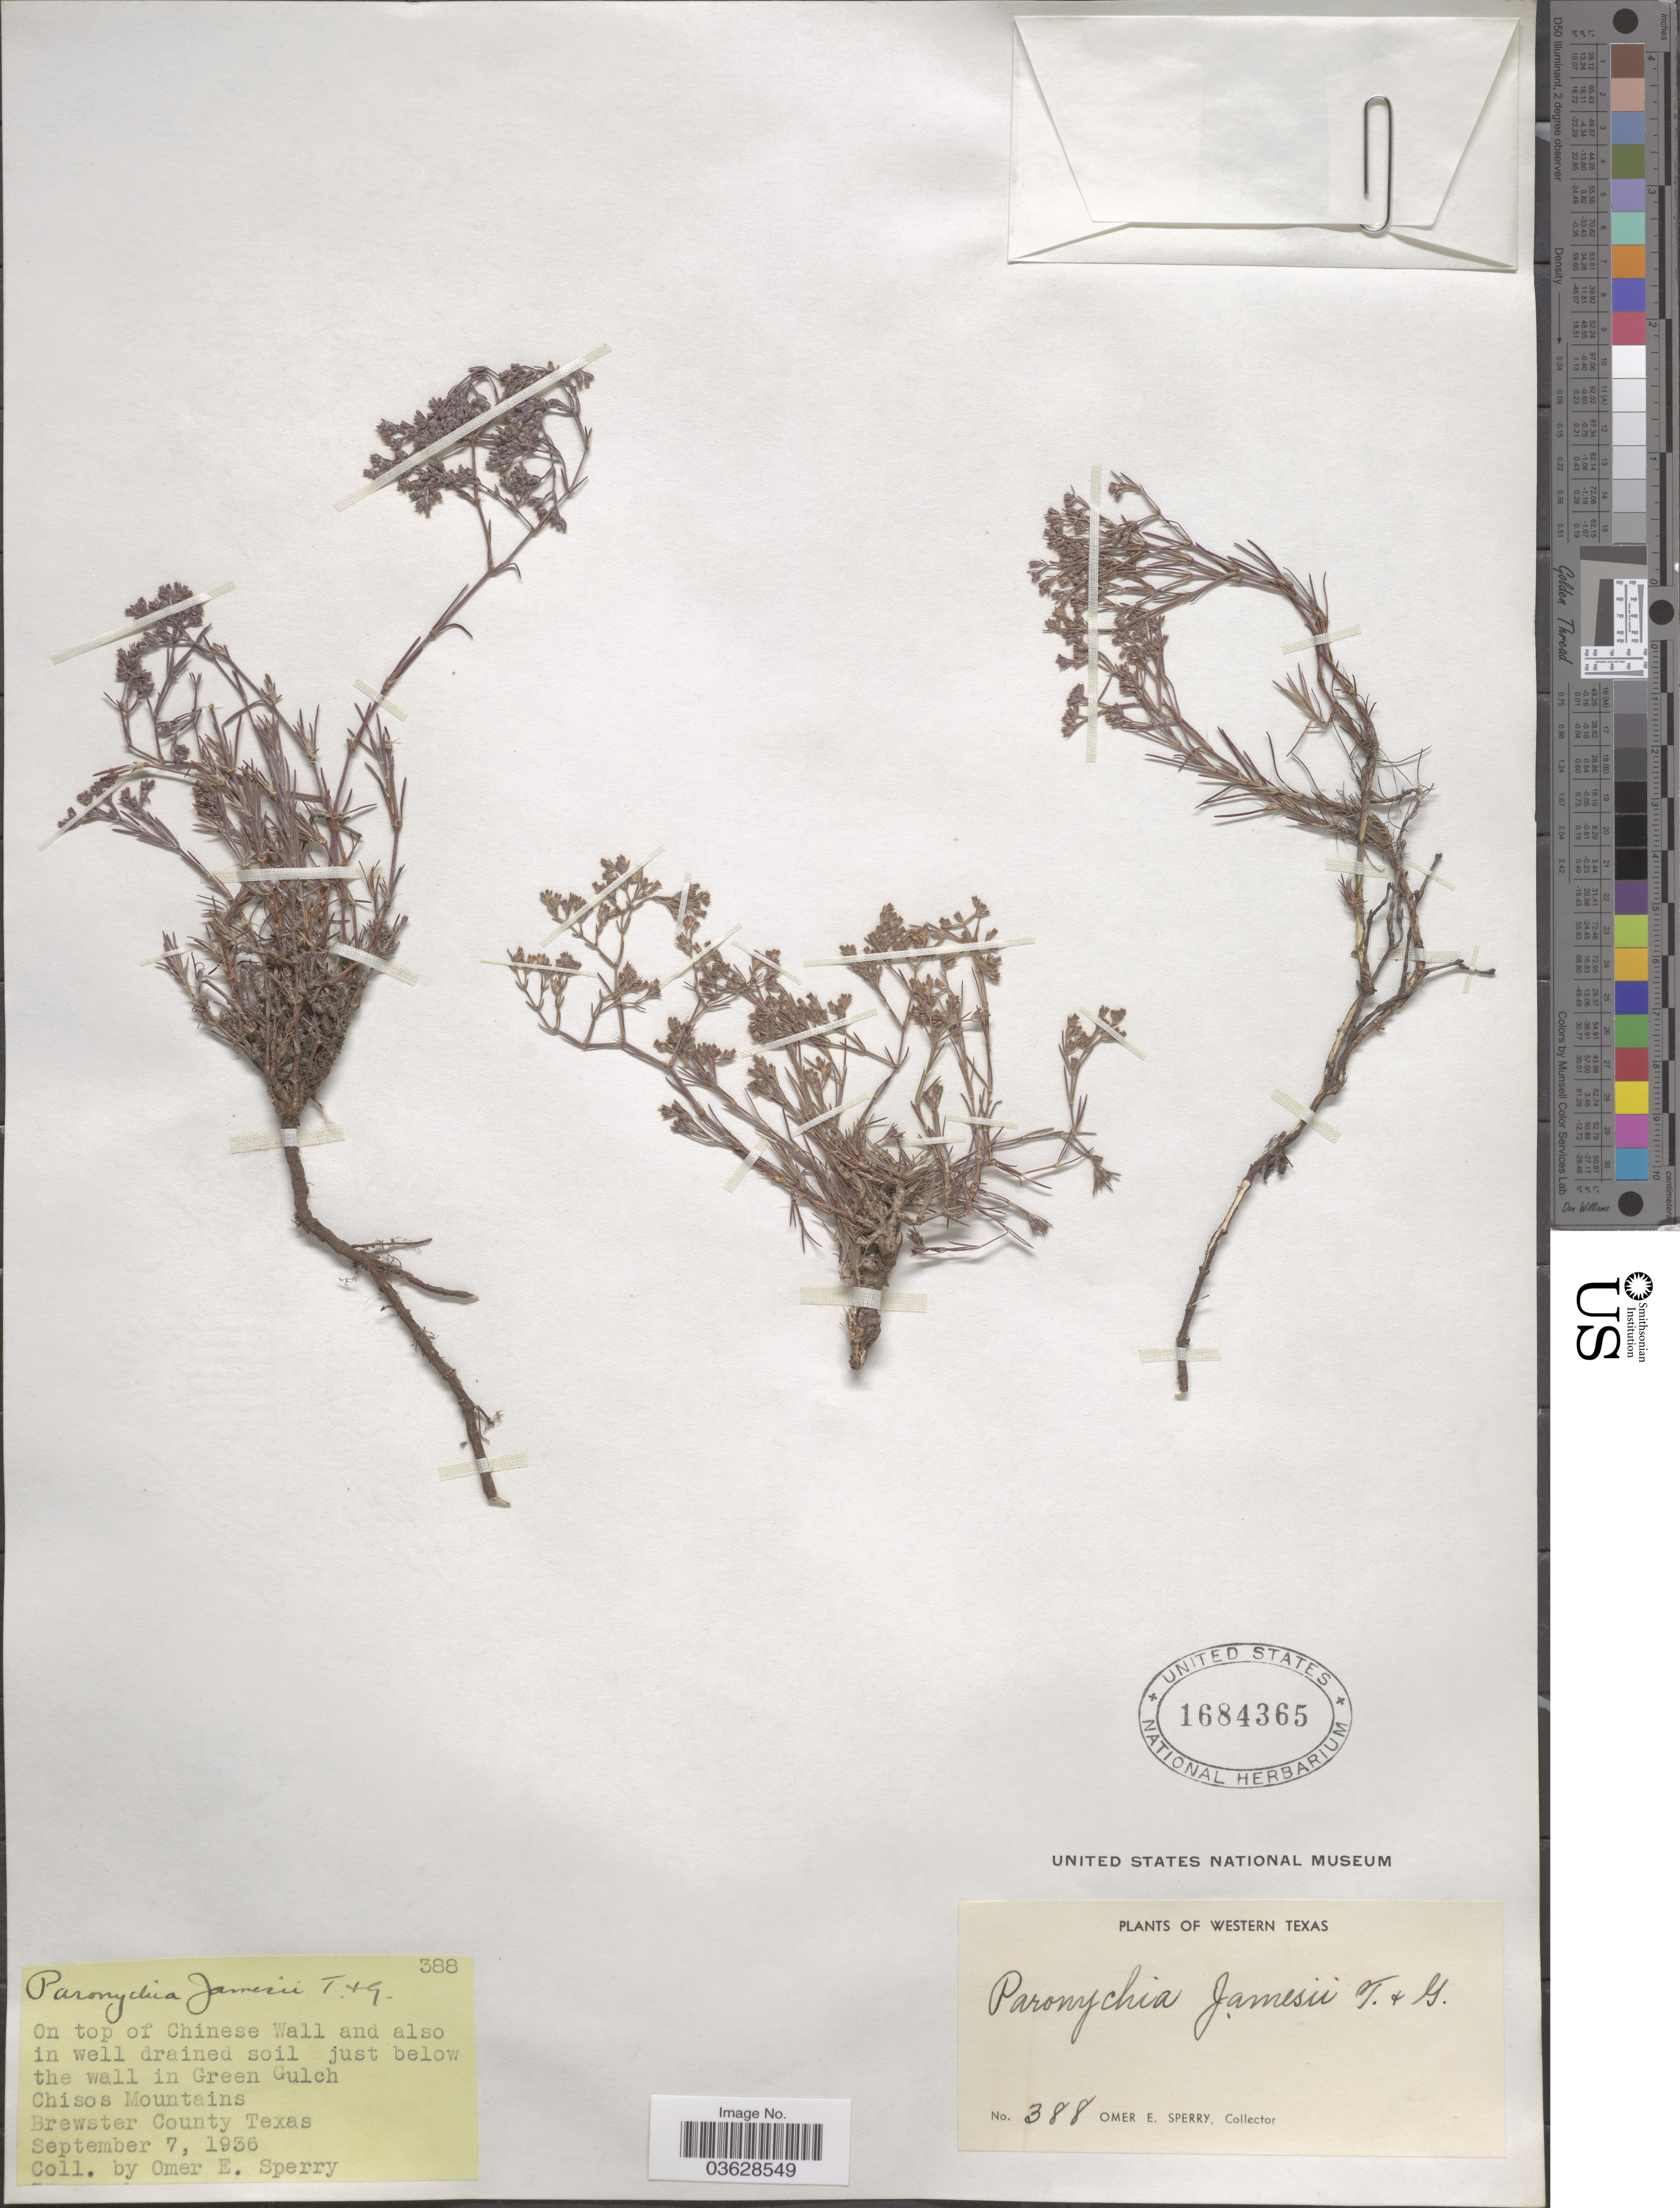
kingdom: Plantae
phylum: Tracheophyta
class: Magnoliopsida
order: Caryophyllales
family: Caryophyllaceae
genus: Paronychia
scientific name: Paronychia jamesii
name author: Torr. & A. Gray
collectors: O. E. Sperry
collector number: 388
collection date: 1936-09-07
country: United States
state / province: Texas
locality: Western Texas. On top of Chinese Wall and also in well drained soil just below the wall in Green Gulch, Chisos Mountains, Brewster County.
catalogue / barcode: US 1684365